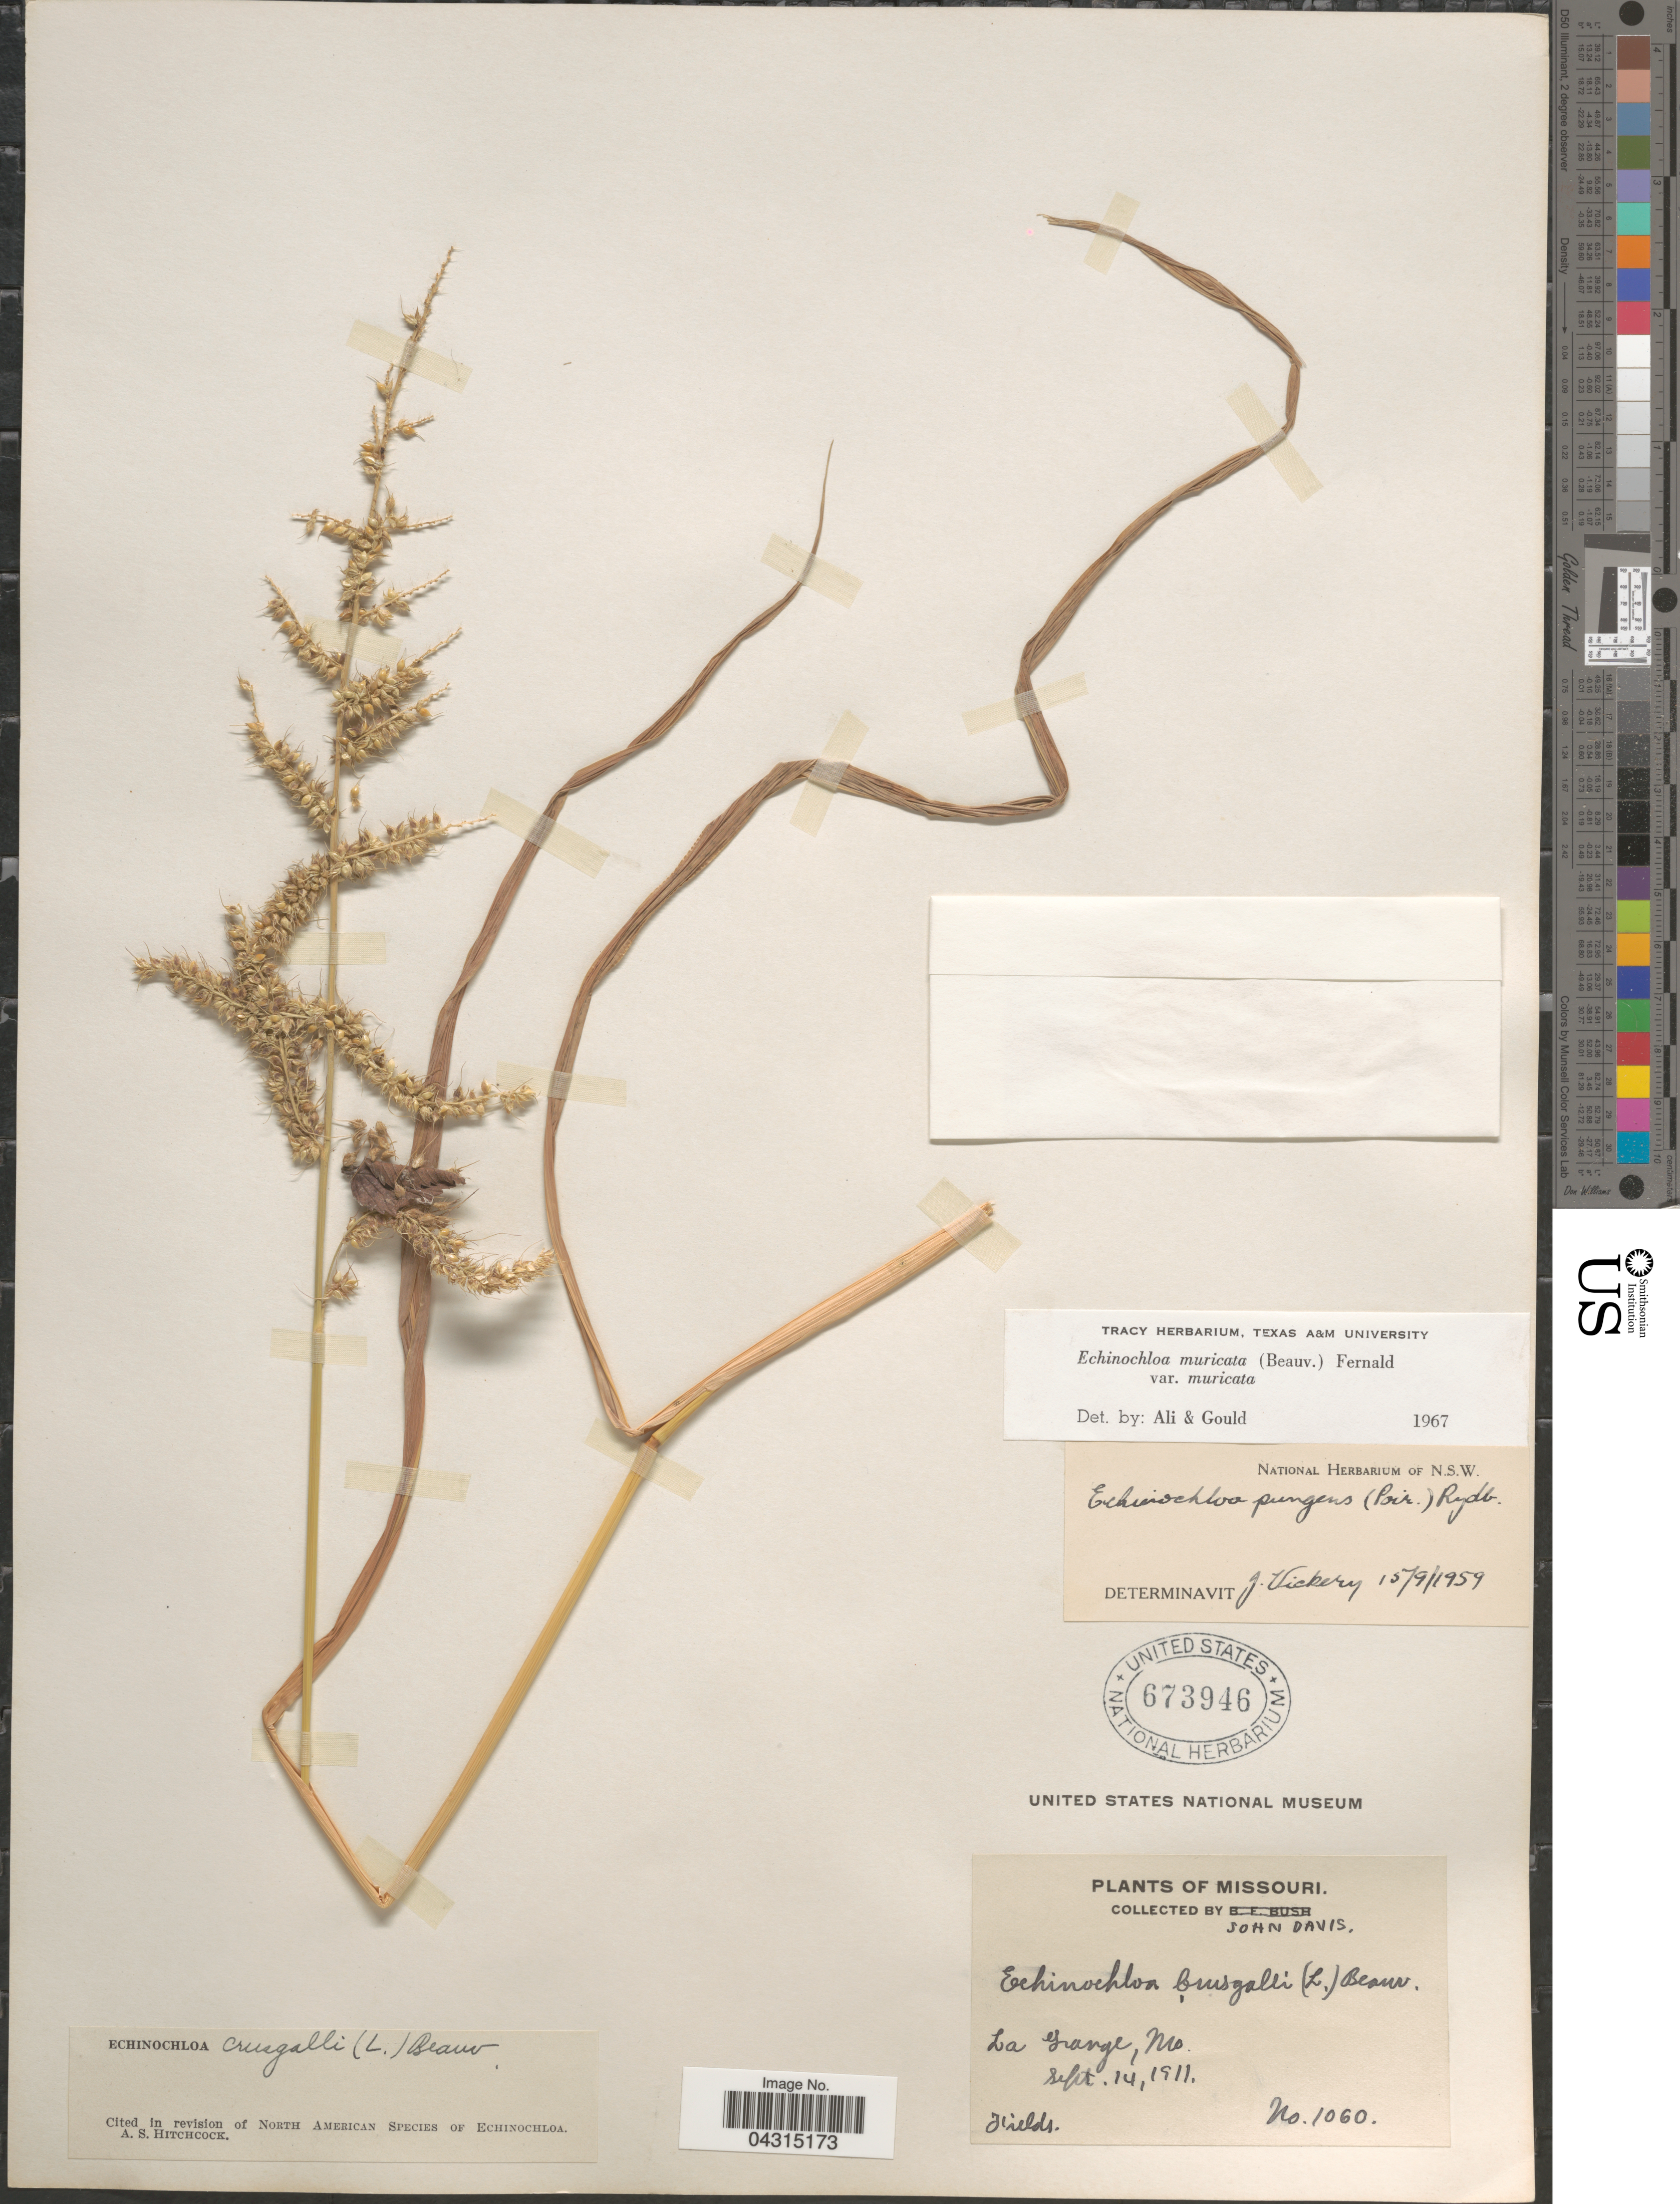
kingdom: Plantae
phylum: Tracheophyta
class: Liliopsida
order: Poales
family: Poaceae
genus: Echinochloa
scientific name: Echinochloa muricata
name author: (P. Beauv.) Fernald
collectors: J. Davis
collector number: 1060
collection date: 1911-09-14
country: United States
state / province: Missouri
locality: La Grange.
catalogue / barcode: US 673946